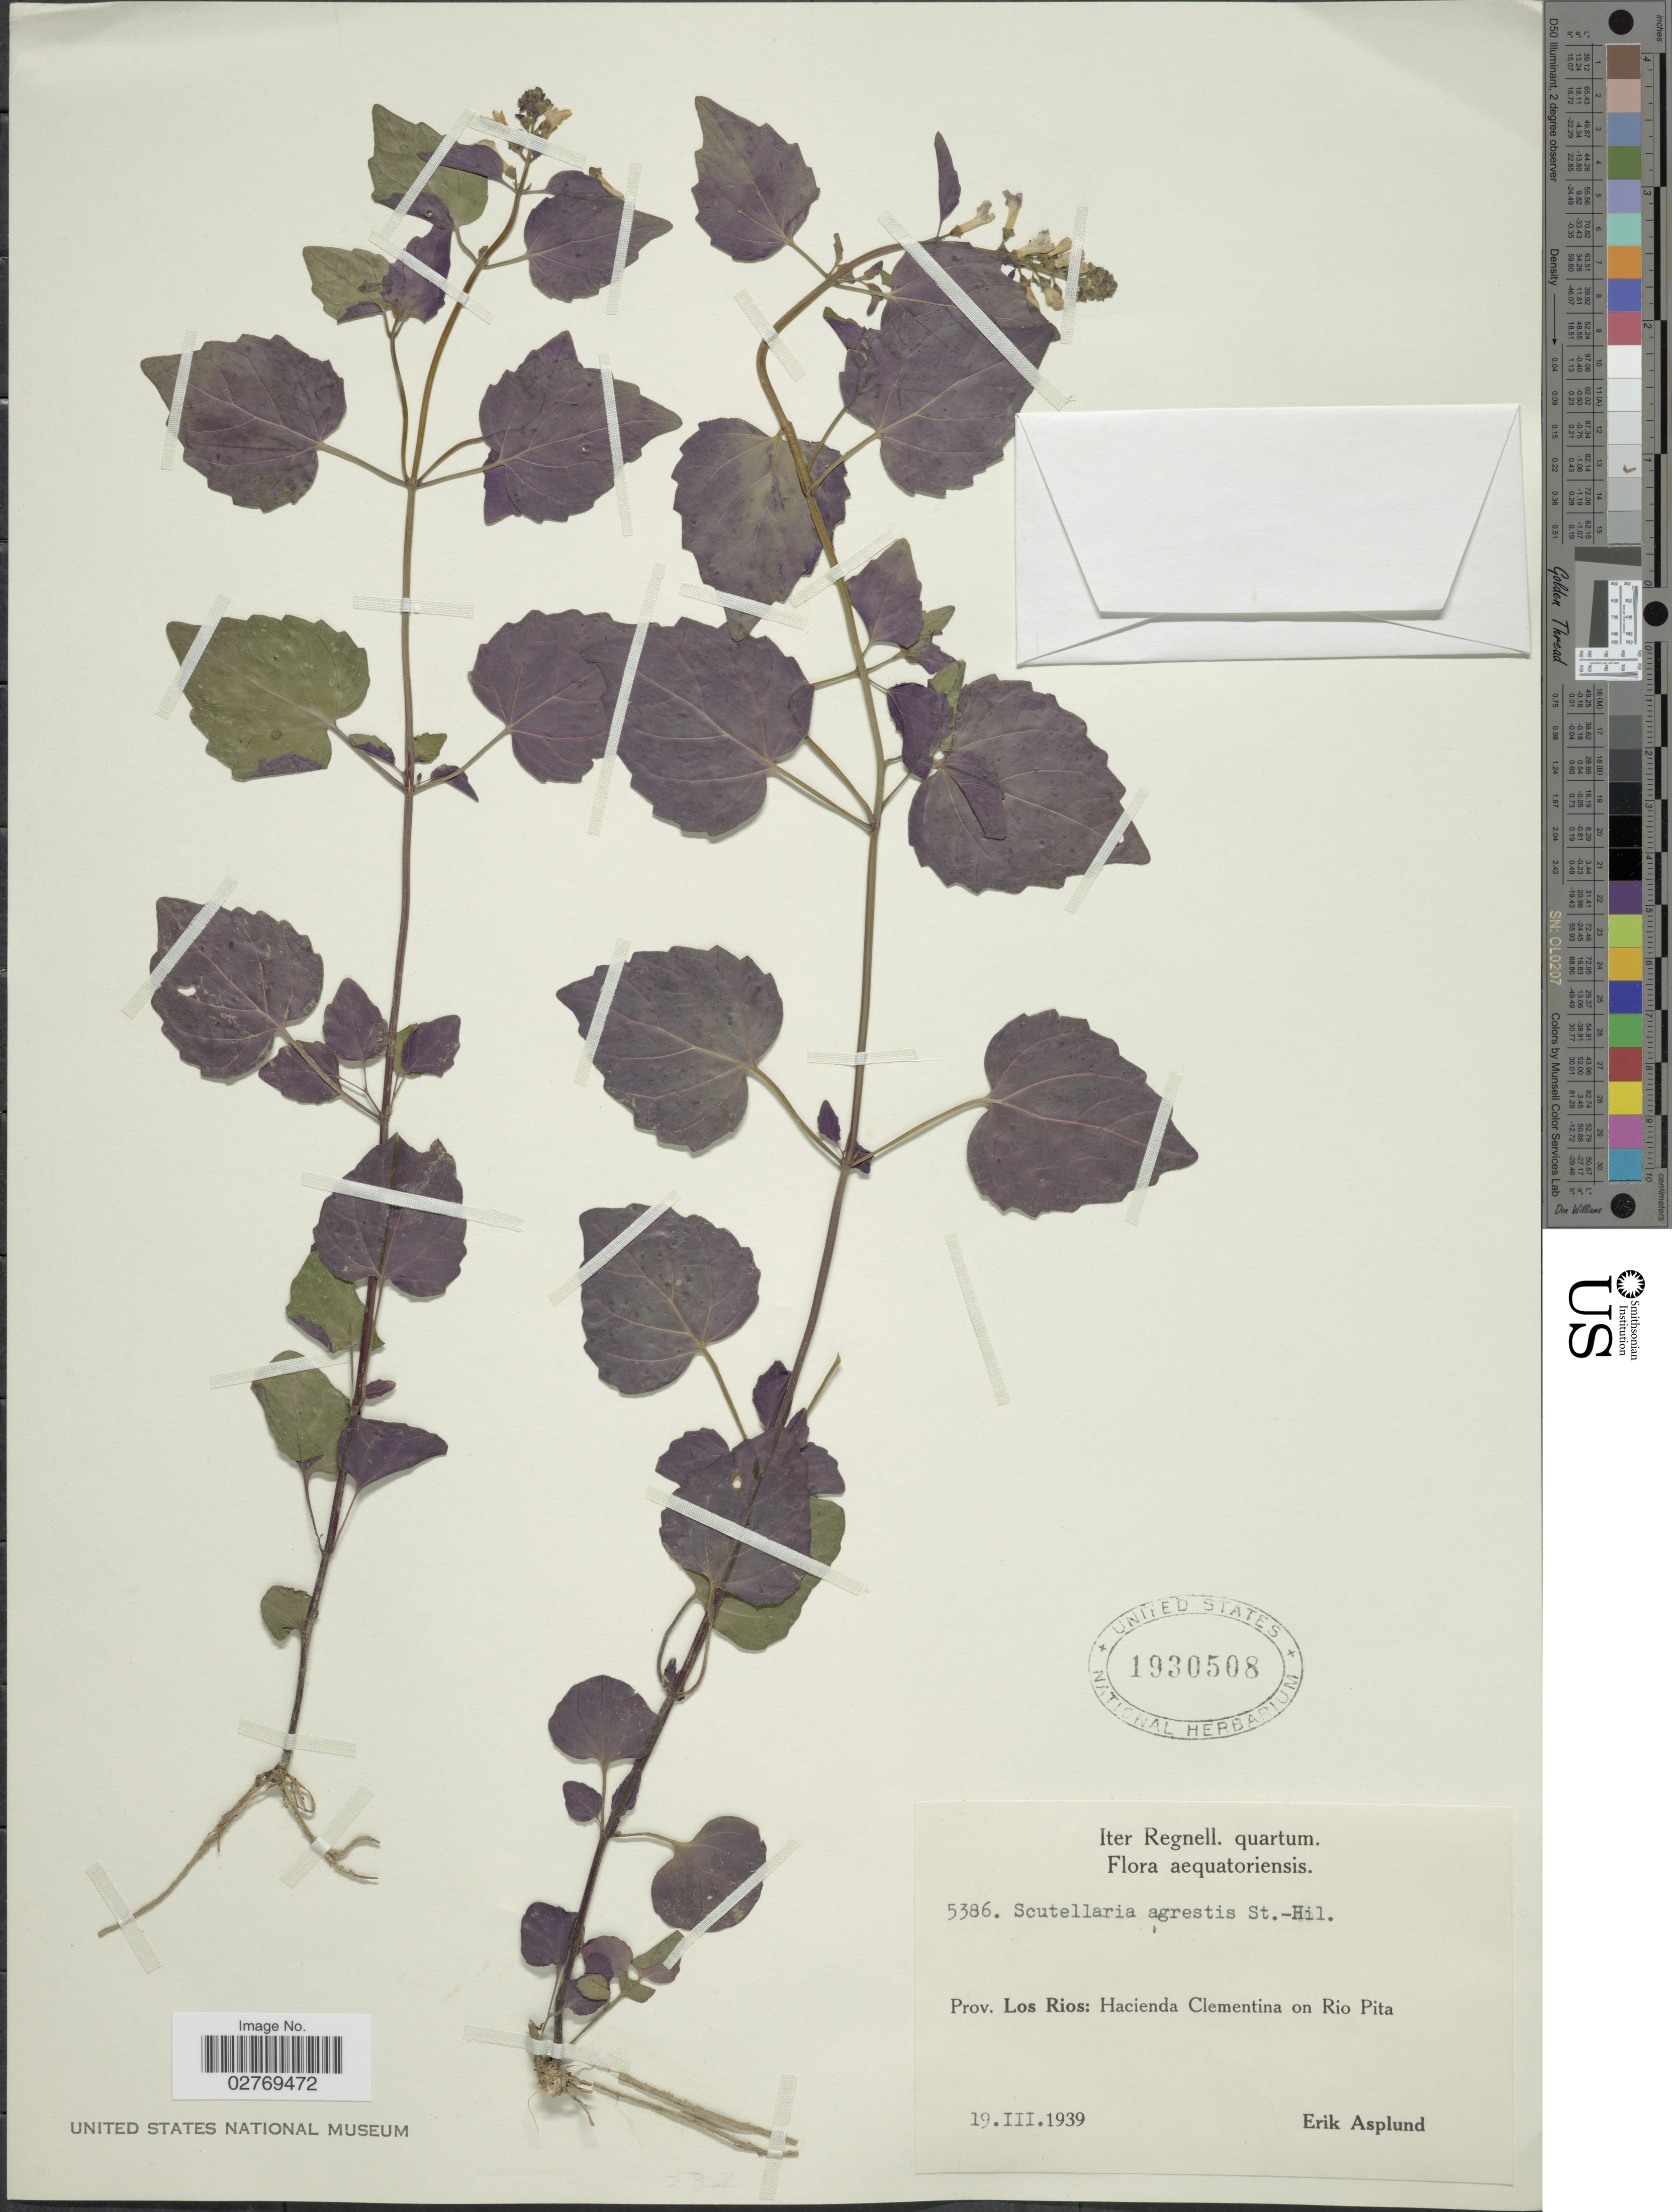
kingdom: Plantae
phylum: Tracheophyta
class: Magnoliopsida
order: Lamiales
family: Lamiaceae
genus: Scutellaria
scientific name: Scutellaria agrestis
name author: A. St.-Hil. ex Benth.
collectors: E. Asplund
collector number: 5386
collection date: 1939-03-19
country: Ecuador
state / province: Los Ríos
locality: Hacienda Clementina on Rio Pita.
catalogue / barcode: US 1930508